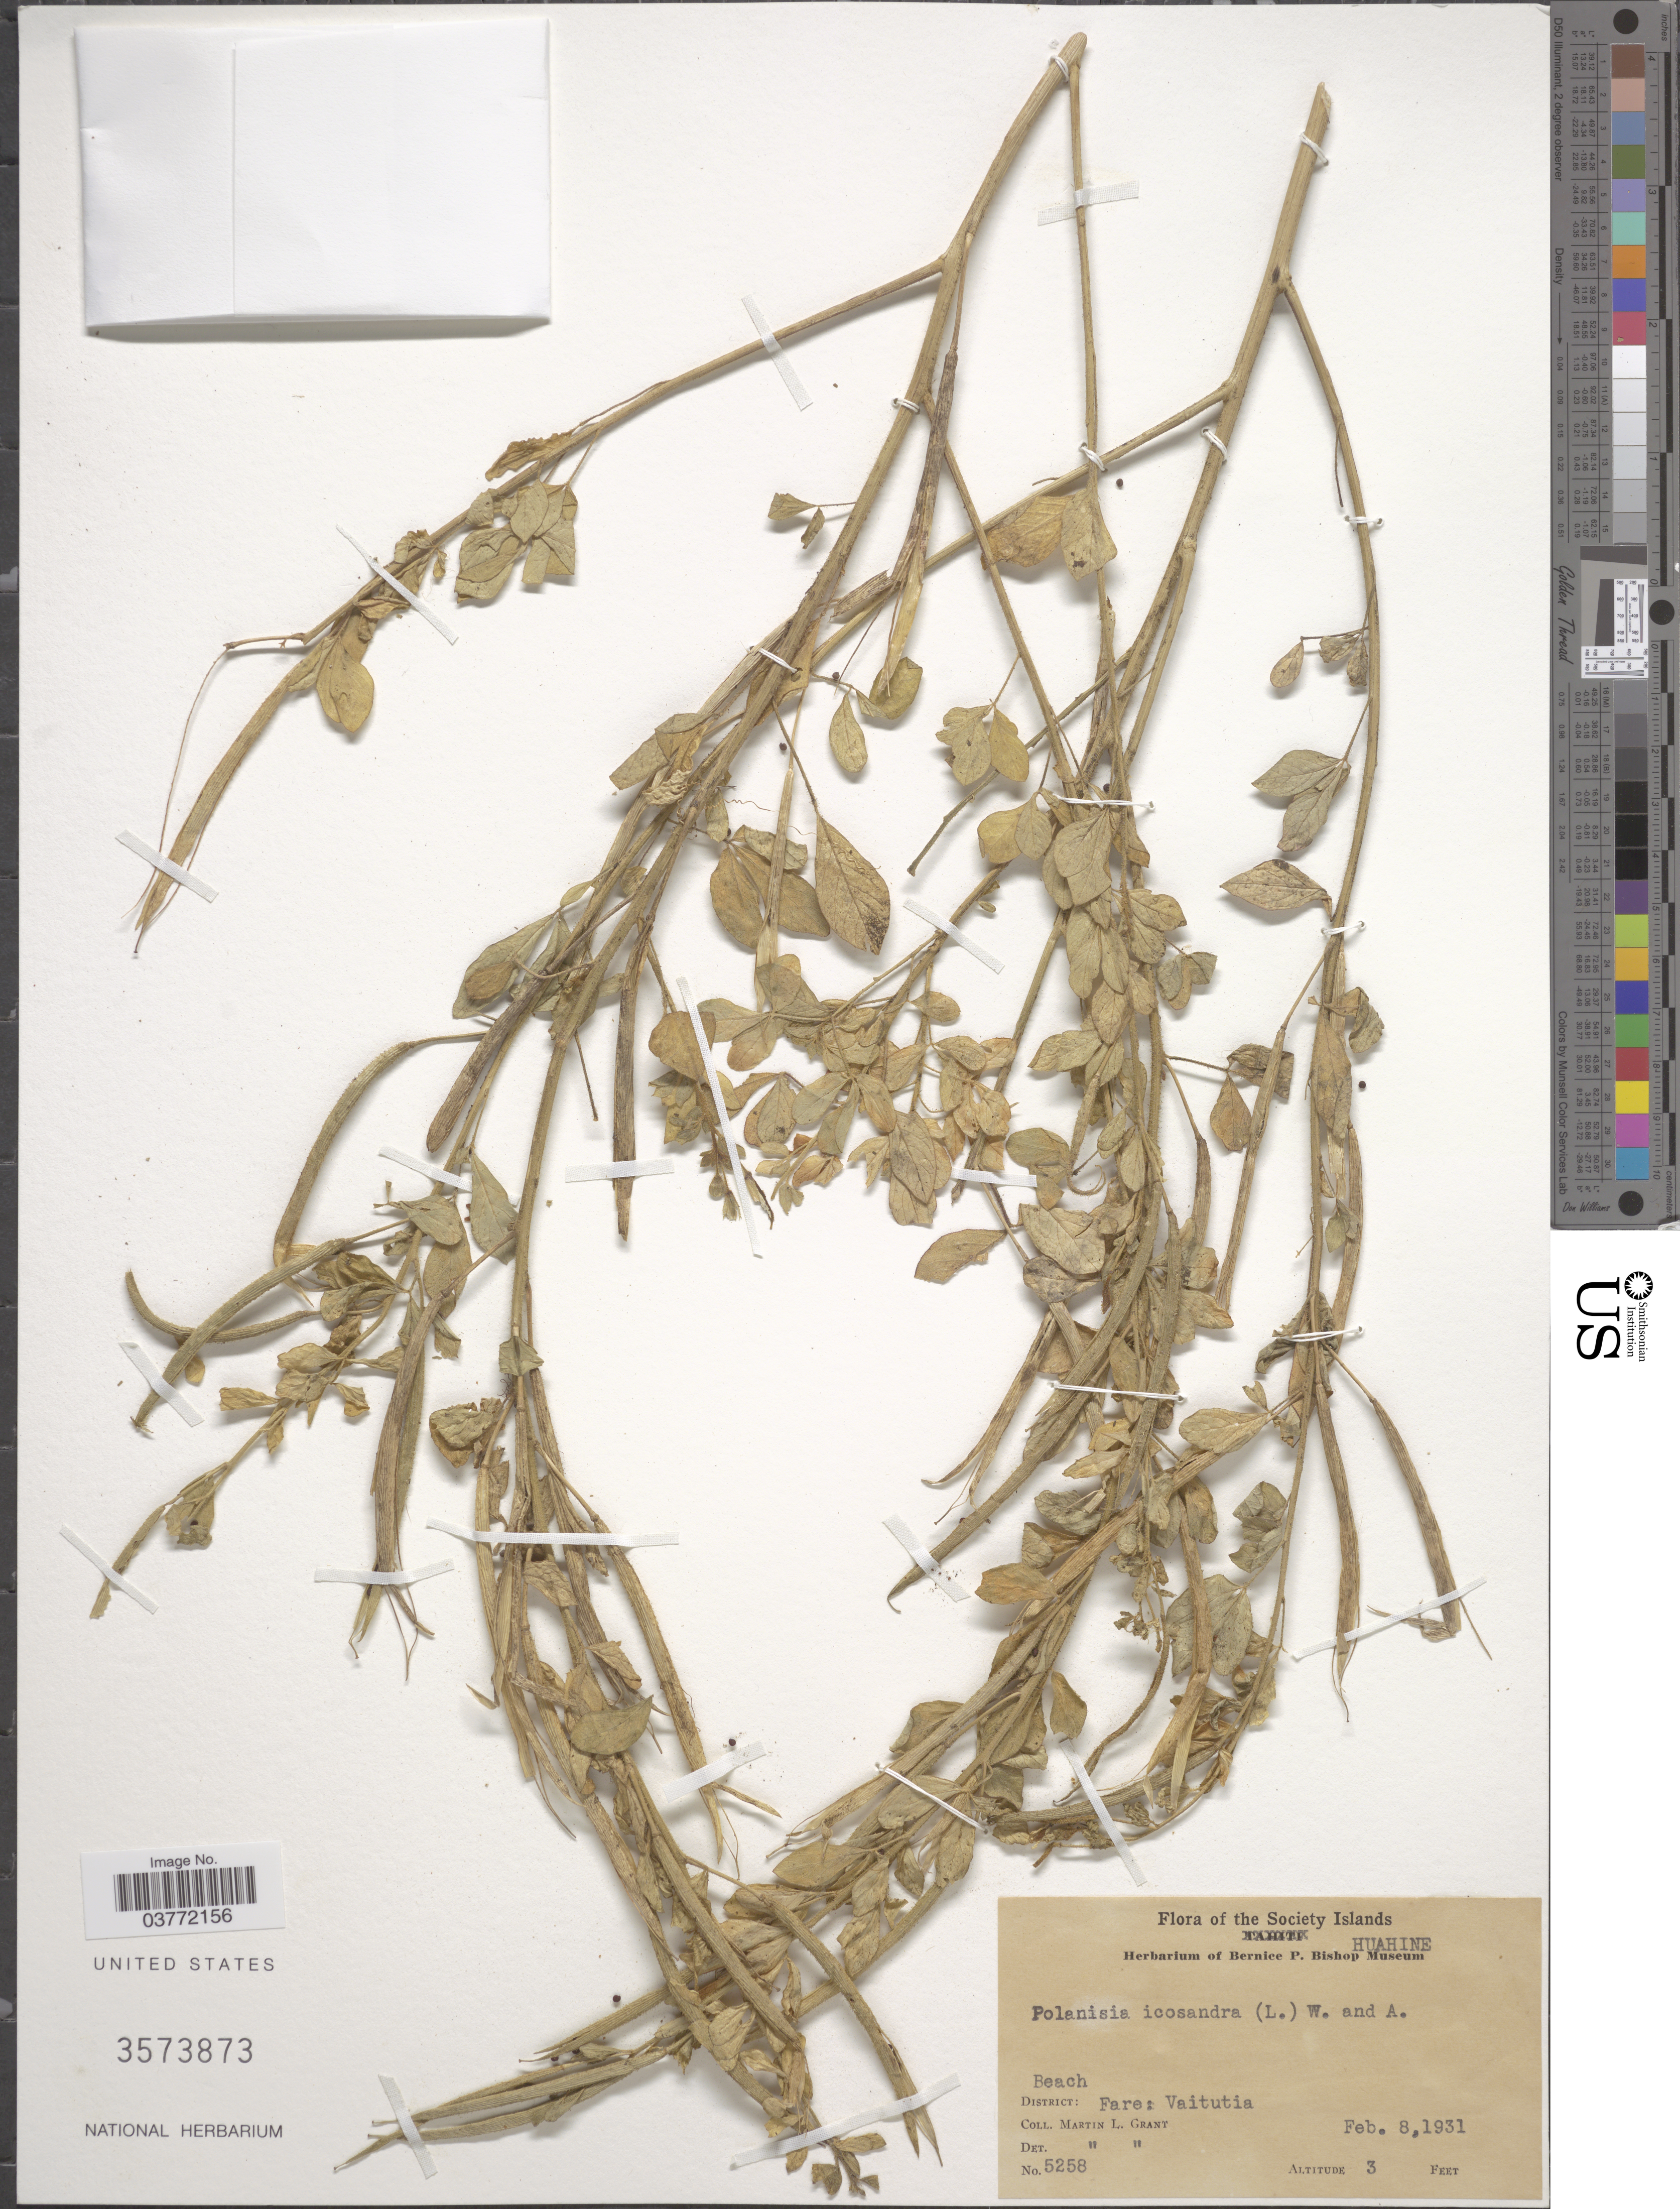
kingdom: Plantae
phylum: Tracheophyta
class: Magnoliopsida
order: Brassicales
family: Cleomaceae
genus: Arivela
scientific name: Arivela viscosa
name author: (L.) Raf.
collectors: M. L. Grant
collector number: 5258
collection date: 1931-02-08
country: French Polynesia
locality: The Society Islands, Huahine. Beach. District: Fare: Vaitutia.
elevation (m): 1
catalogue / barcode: US 3573873